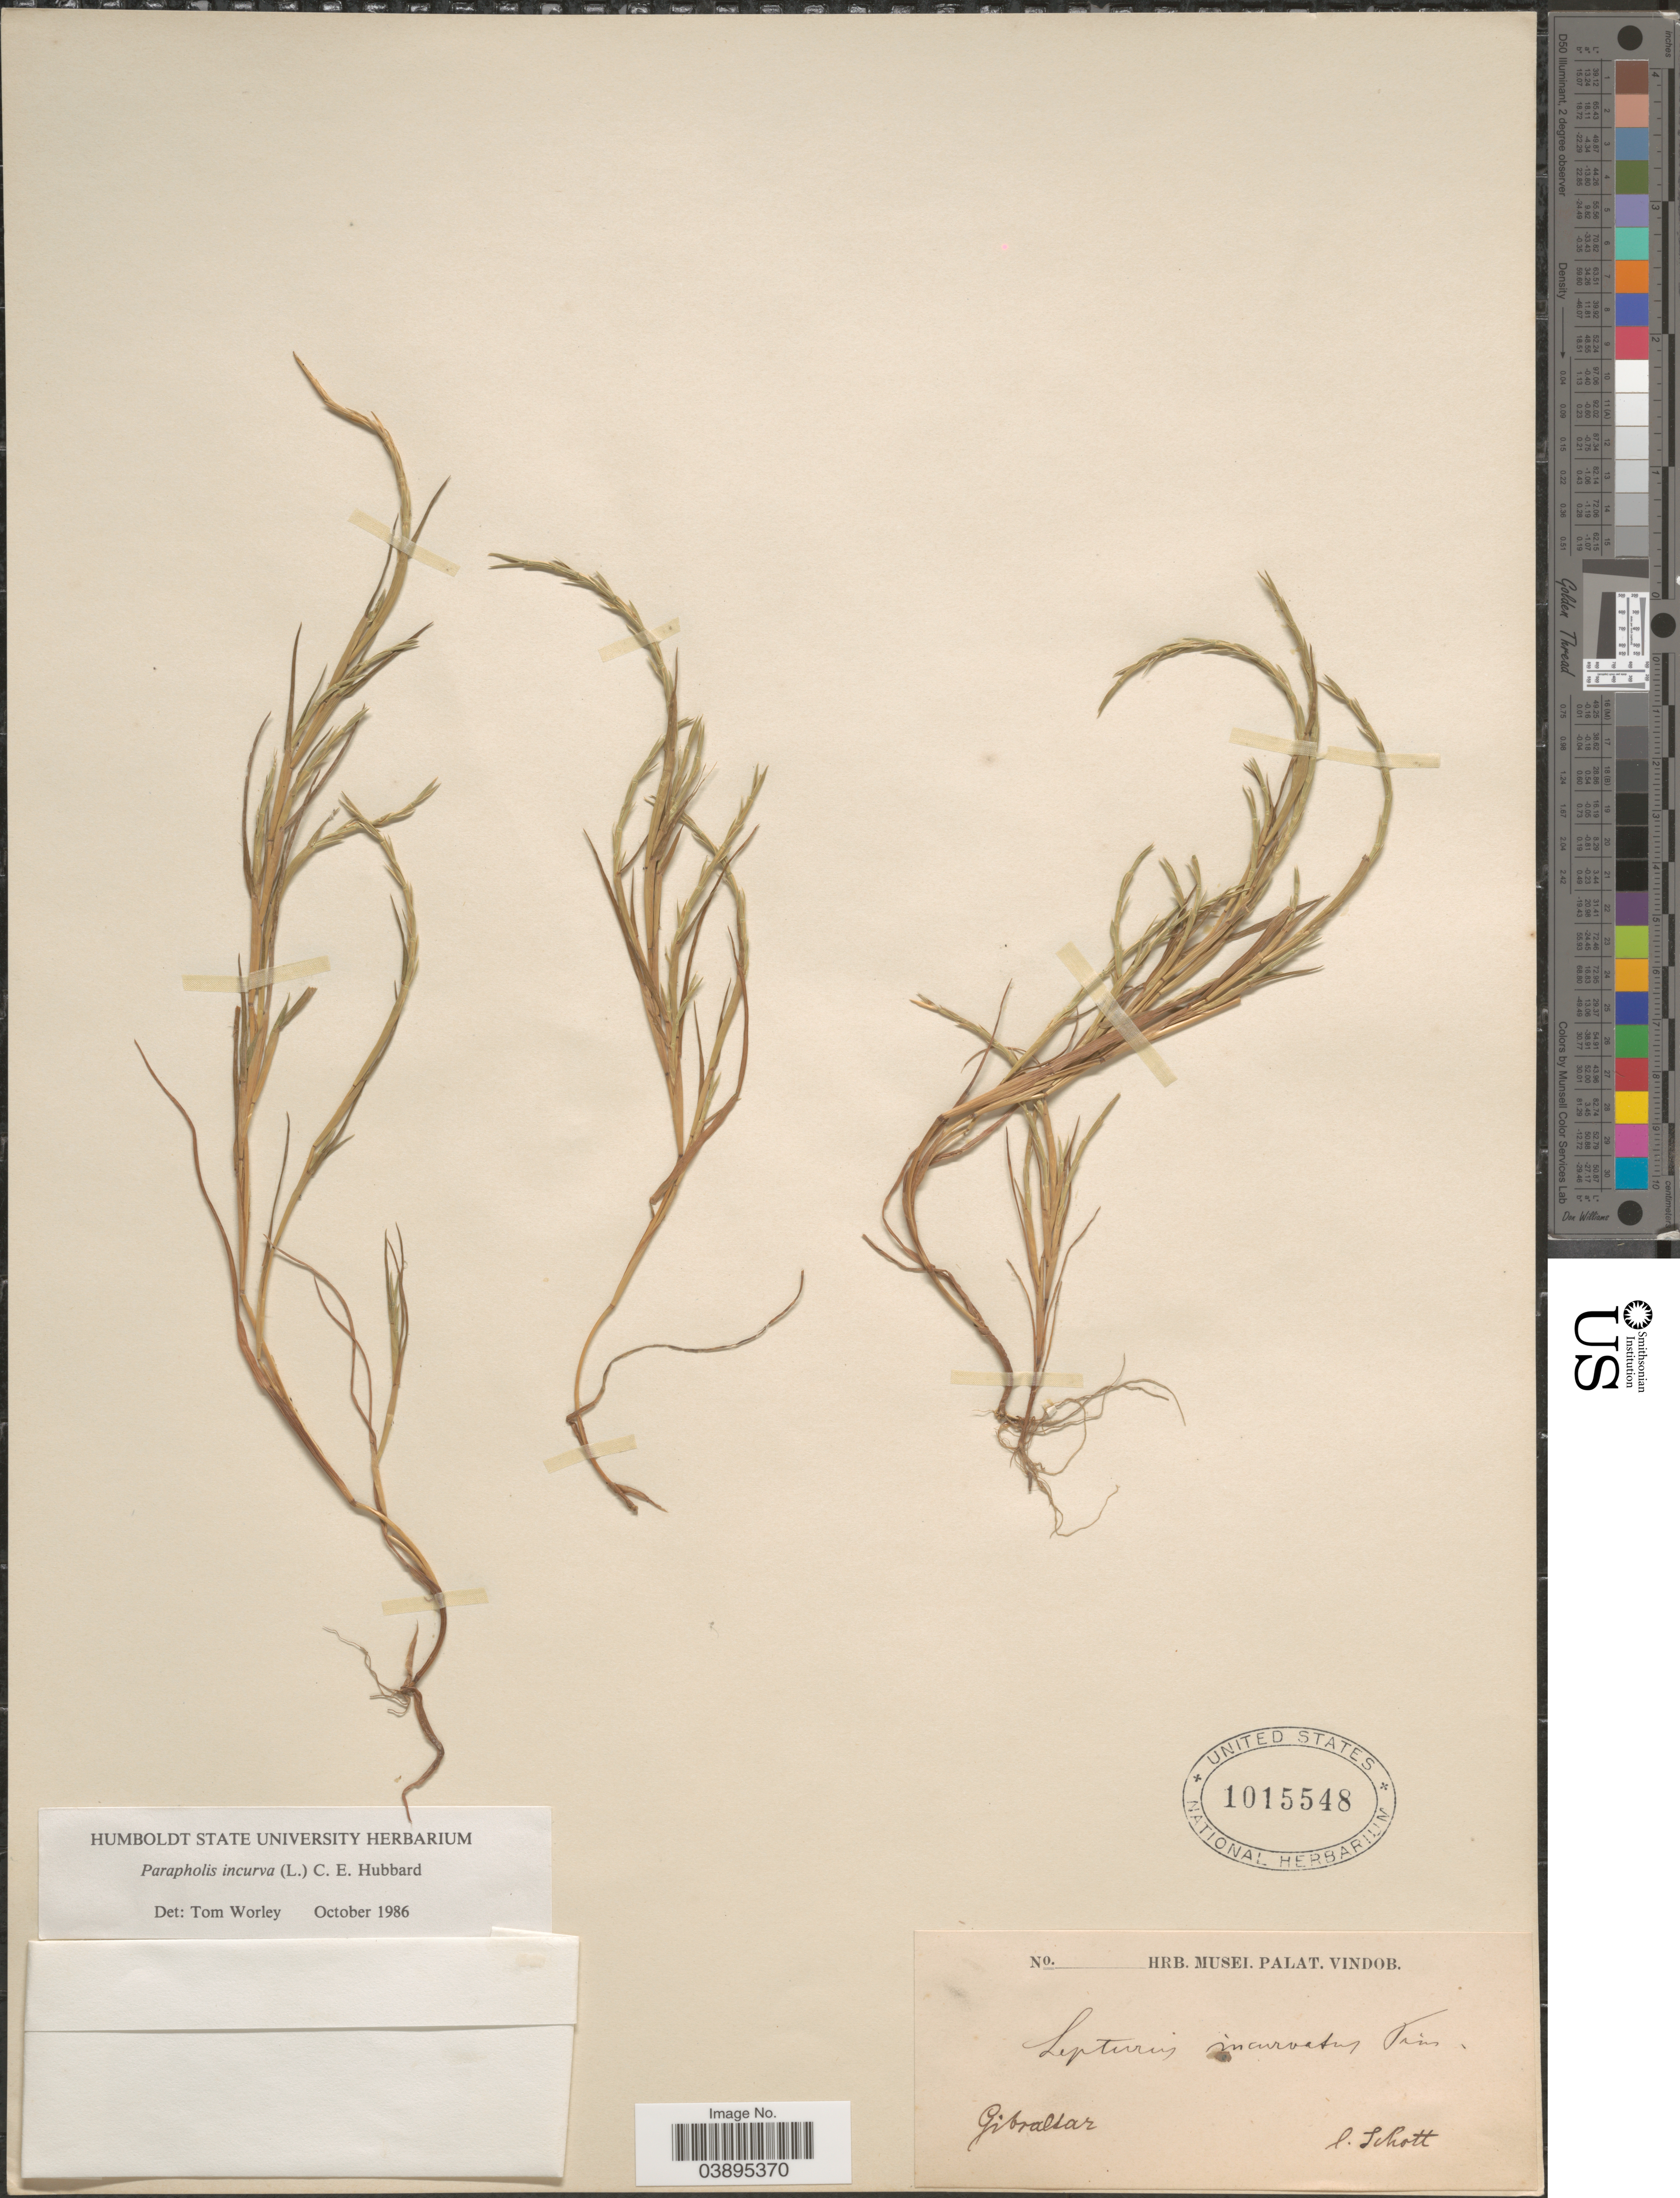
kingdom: Plantae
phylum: Tracheophyta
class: Liliopsida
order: Poales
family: Poaceae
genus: Parapholis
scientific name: Parapholis incurva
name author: (L.) C.E. Hubb.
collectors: Schott, --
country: Gibraltar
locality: Gibraltar.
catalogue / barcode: US 1015548